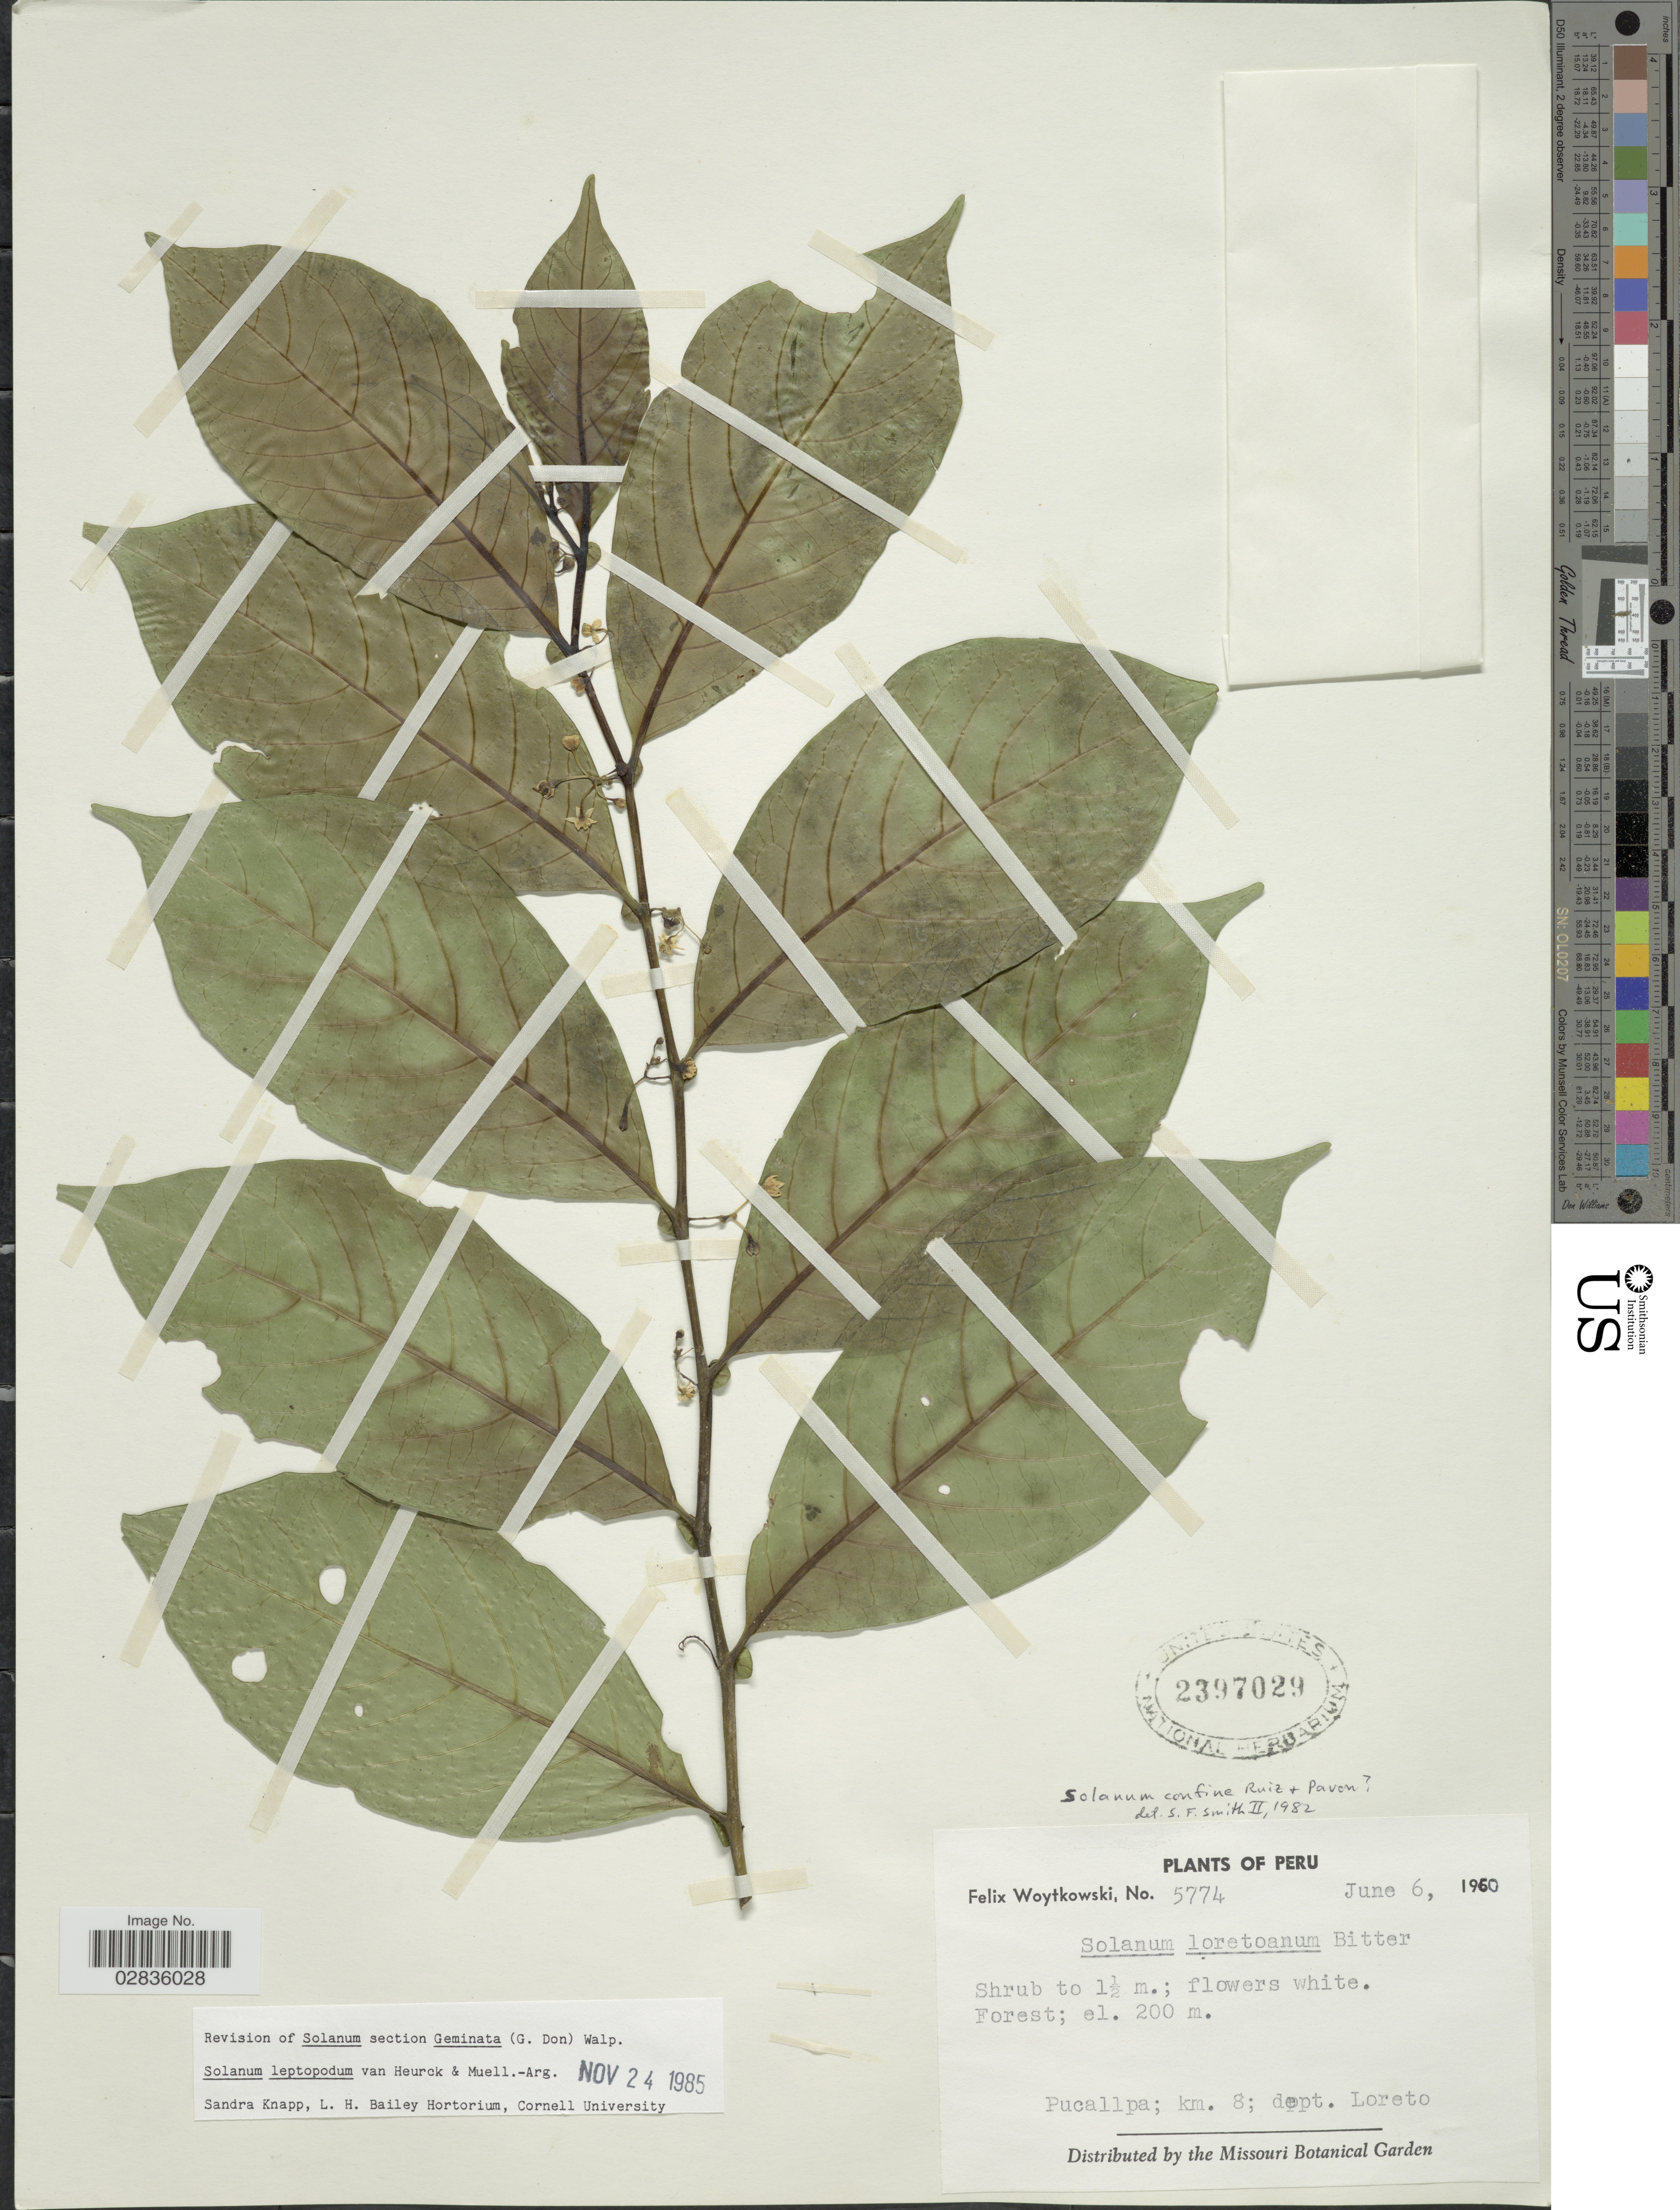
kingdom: Plantae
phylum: Tracheophyta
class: Magnoliopsida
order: Solanales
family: Solanaceae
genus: Solanum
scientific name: Solanum leptopodum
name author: Van Heurck & Müll. Arg.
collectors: F. Woytkowski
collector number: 5774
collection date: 1960-06-06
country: Peru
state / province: Loreto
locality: Pucallpa; km. 8; dept. Loreto.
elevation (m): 200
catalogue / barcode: US 2397029